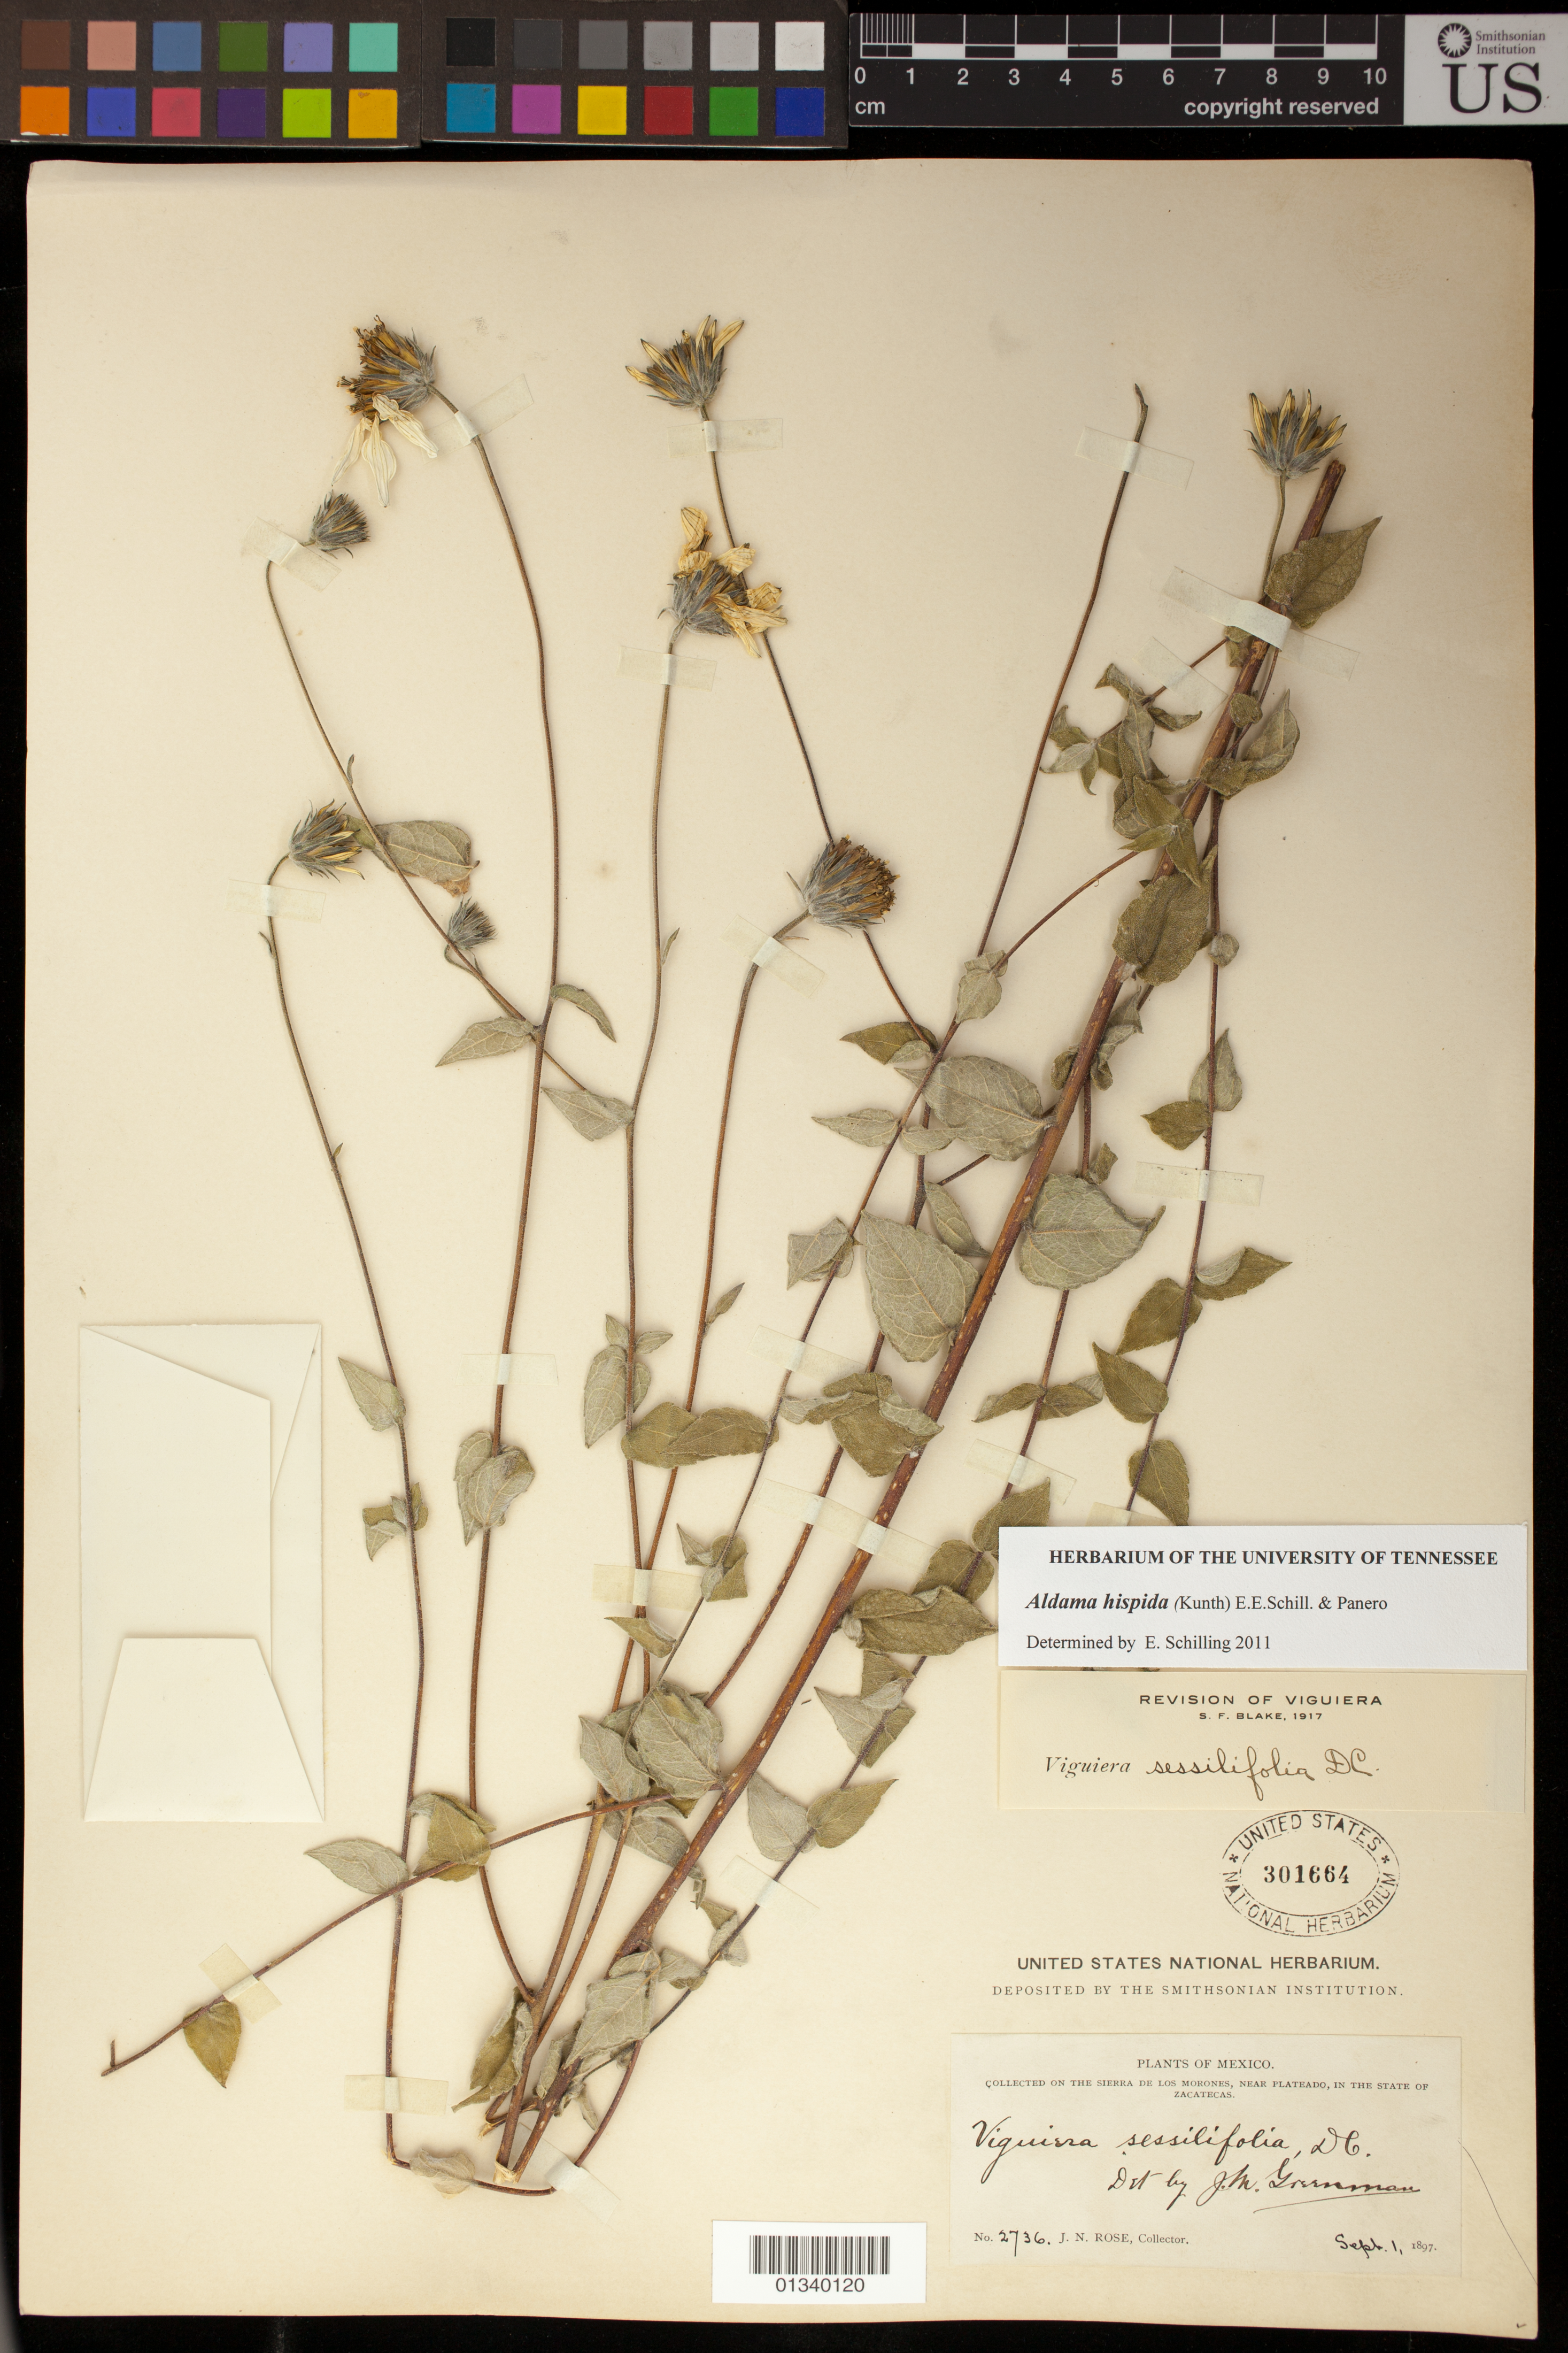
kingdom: Plantae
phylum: Tracheophyta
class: Magnoliopsida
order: Asterales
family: Asteraceae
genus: Aldama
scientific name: Aldama hispida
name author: (Kunth) Schill.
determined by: Schilling, E. E.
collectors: J. N. Rose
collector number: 2736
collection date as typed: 01 Sep 1897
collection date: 1897-09-01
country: Mexico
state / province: Zacatecas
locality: Sierra de los Morones, near Plateado.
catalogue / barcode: US 301664